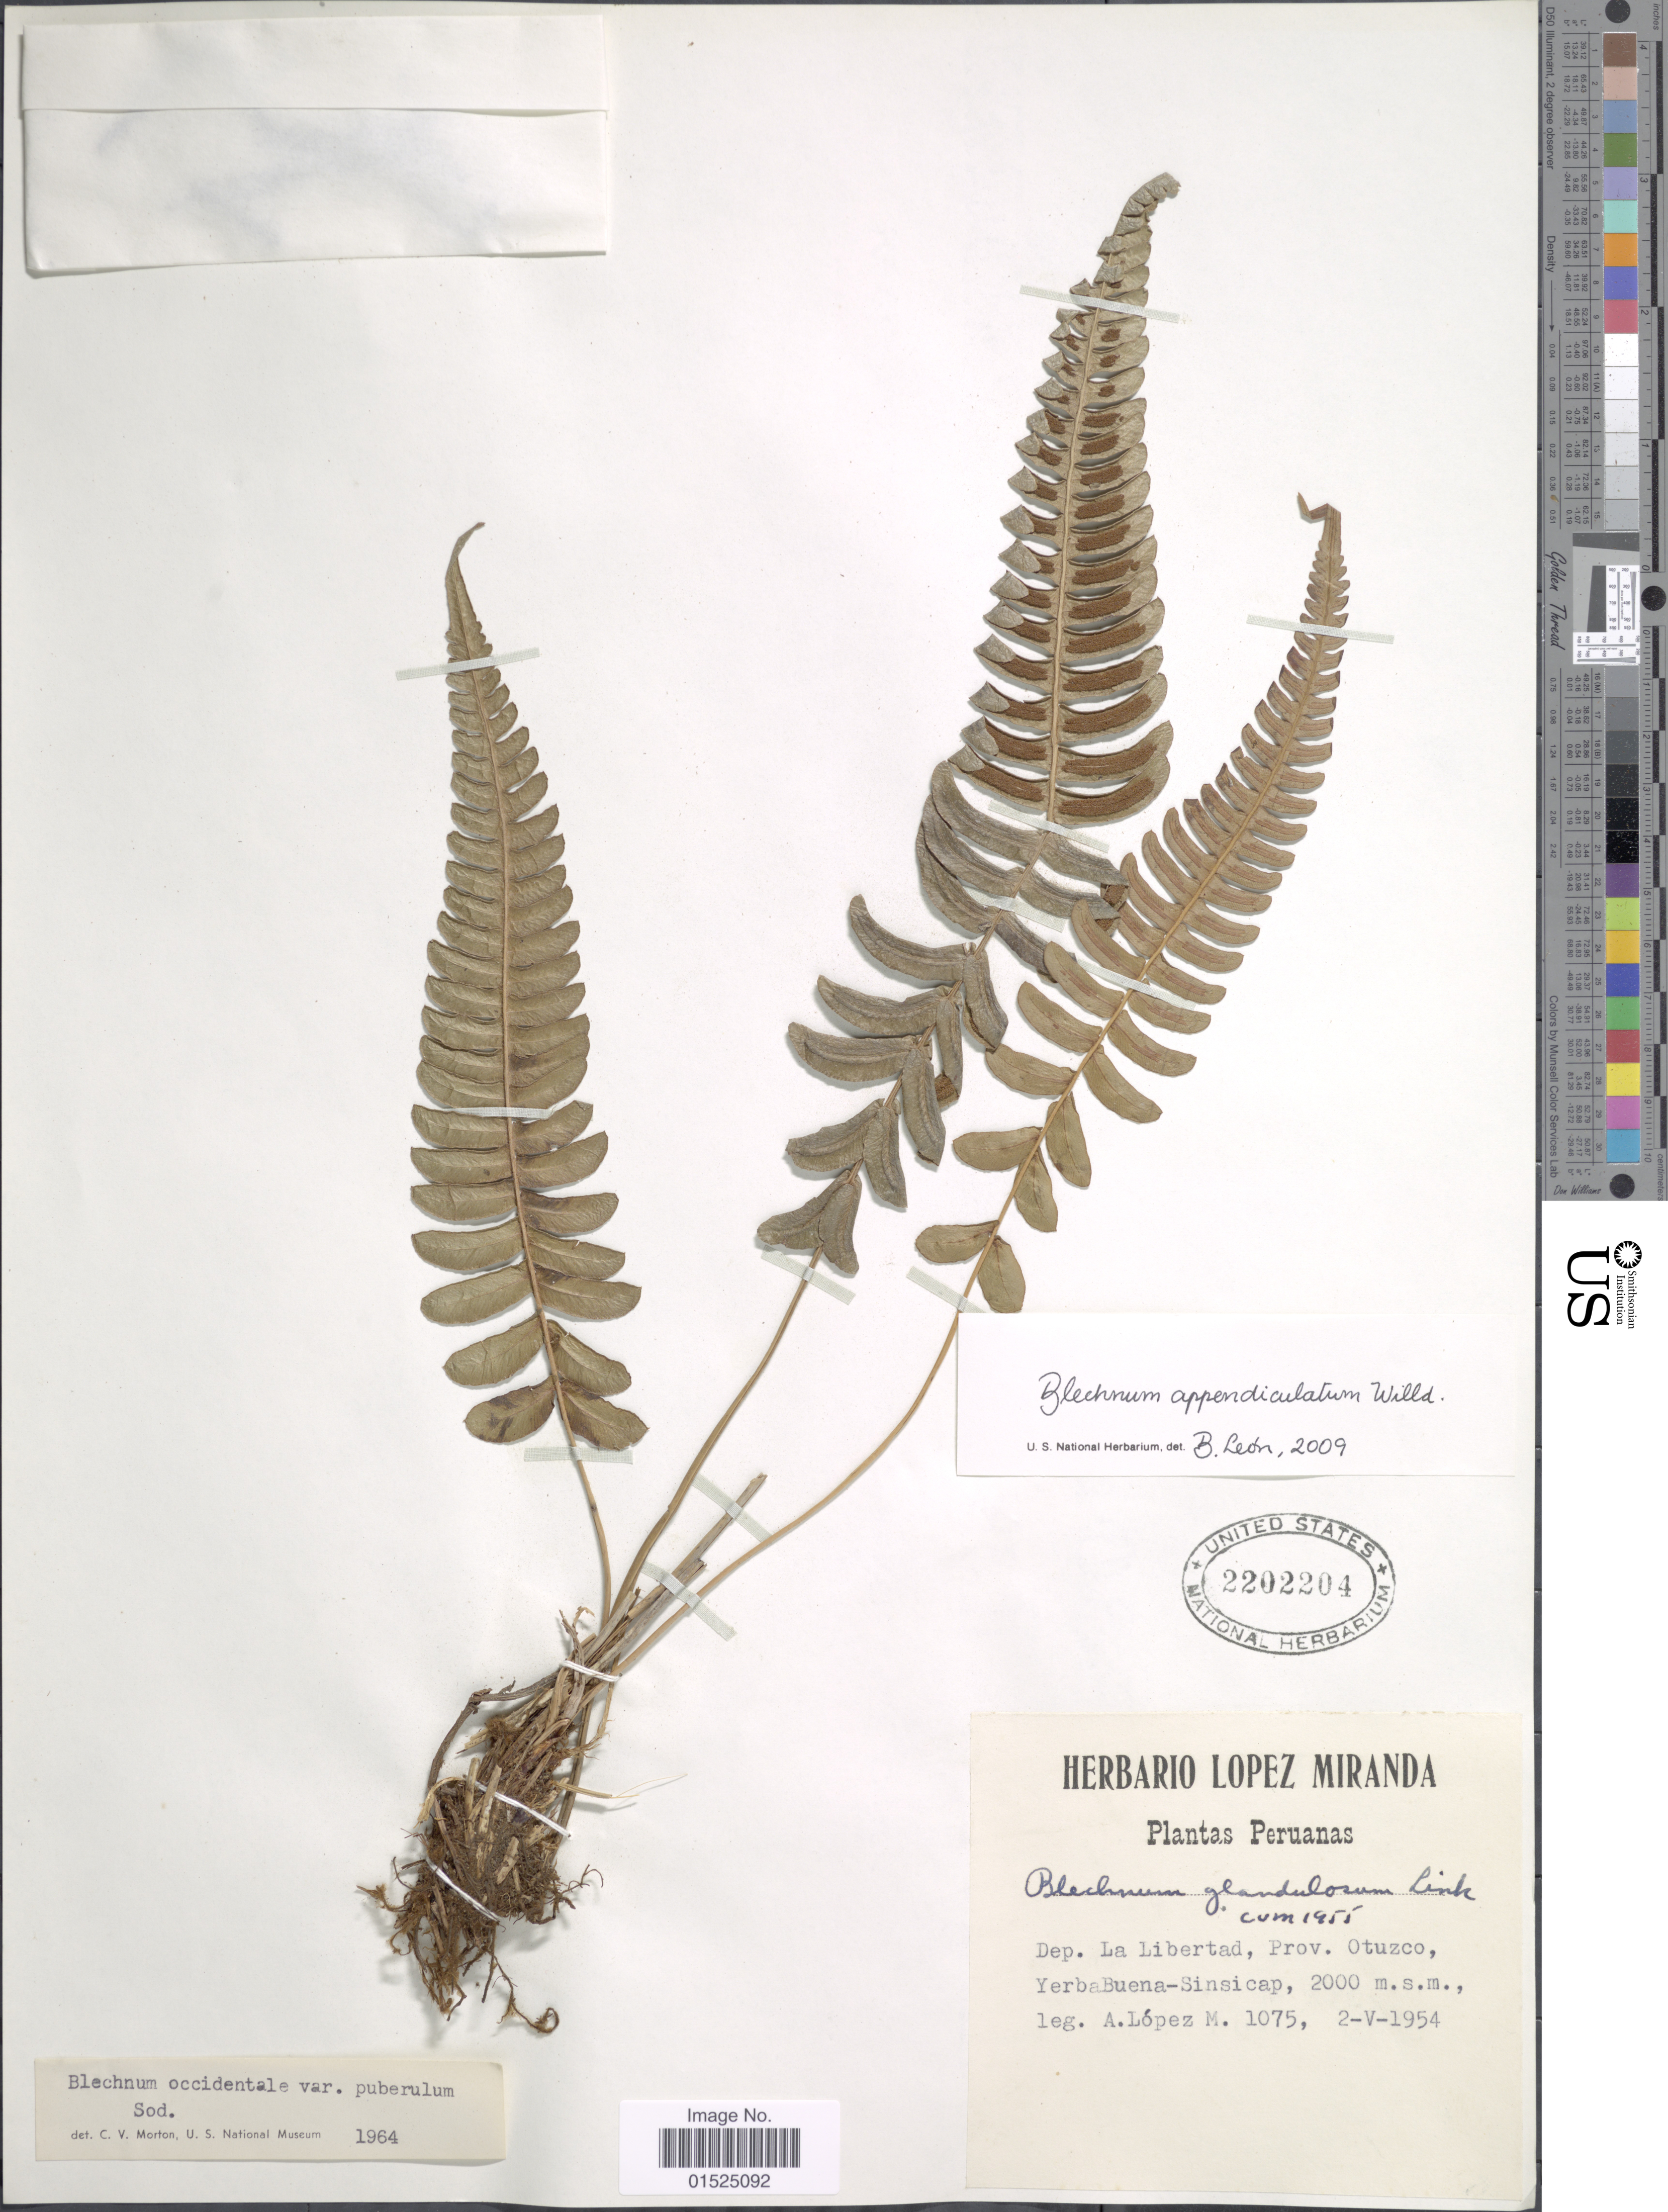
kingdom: Plantae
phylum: Tracheophyta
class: Polypodiopsida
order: Polypodiales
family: Blechnaceae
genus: Blechnum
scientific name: Blechnum appendiculatum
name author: Willd.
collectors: A. Lopez M.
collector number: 1075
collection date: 1954-05-02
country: Peru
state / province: La Libertad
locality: Otuzco, YerbaBuena- Sinsicap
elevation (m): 2000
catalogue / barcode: US 2202204